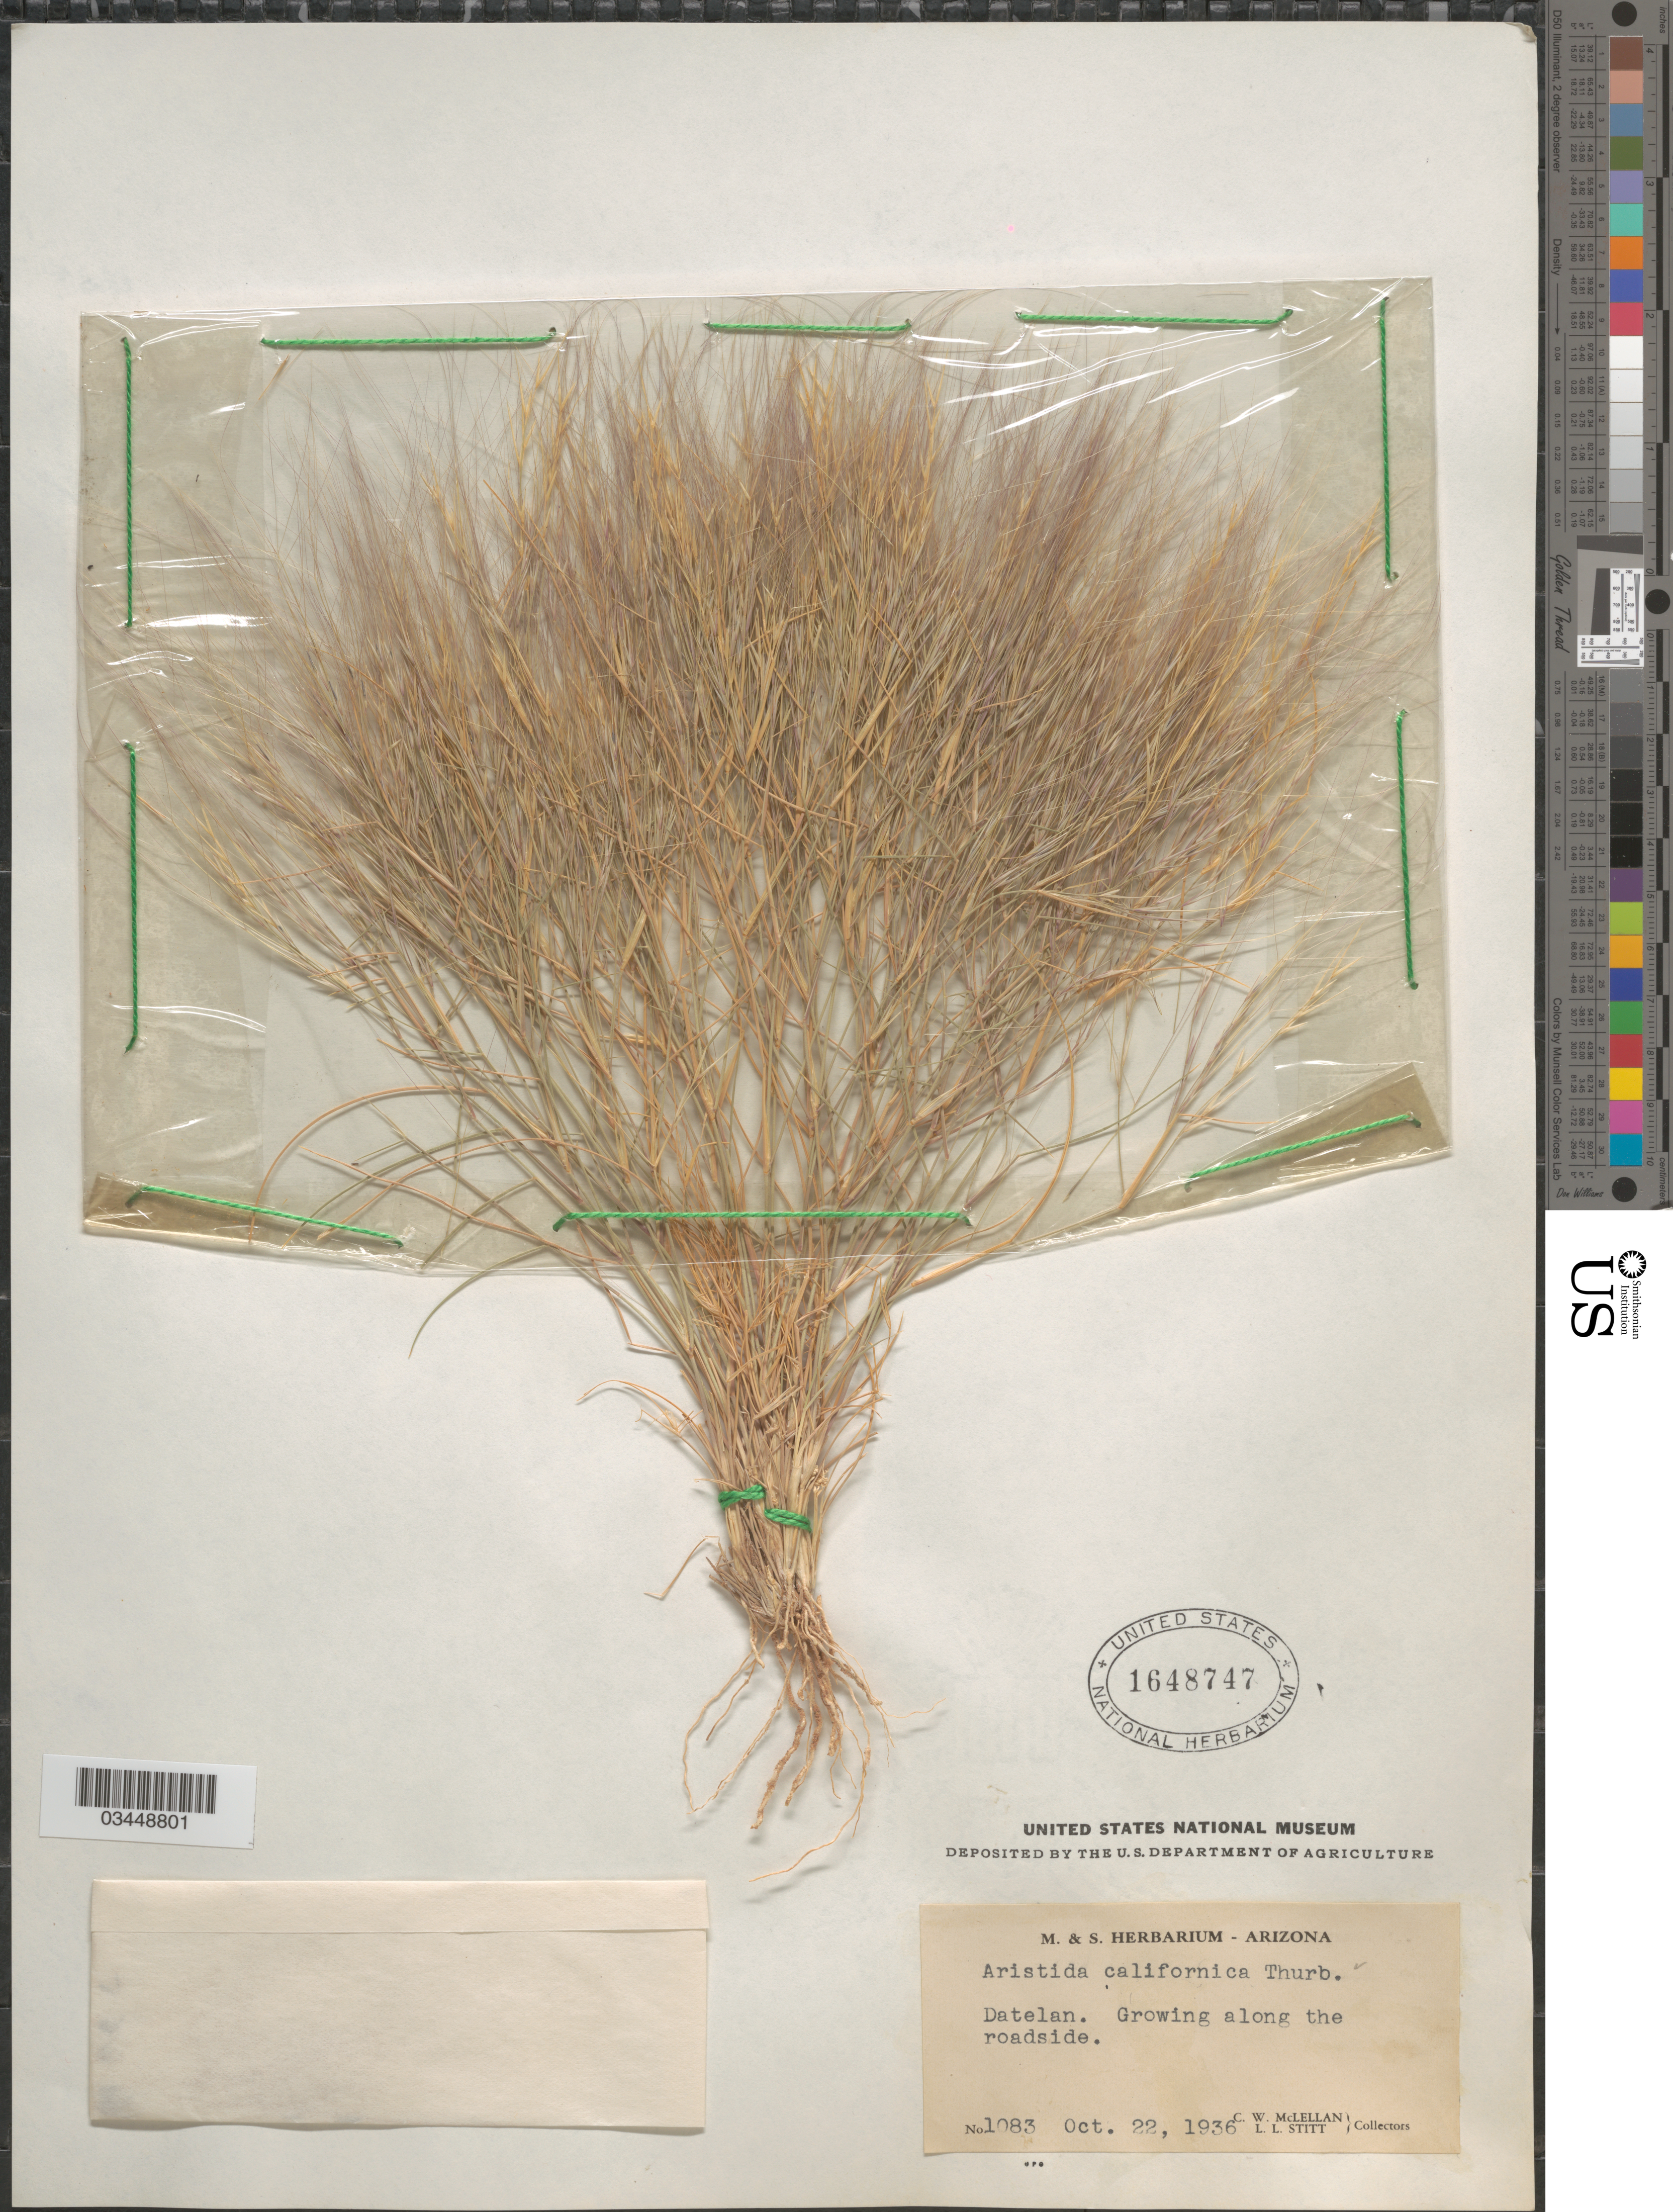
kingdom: Plantae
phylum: Tracheophyta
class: Liliopsida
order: Poales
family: Poaceae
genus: Aristida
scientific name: Aristida californica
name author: Thurb.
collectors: C. McLellan & L. Stitt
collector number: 1083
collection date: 1936-10-22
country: United States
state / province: Arizona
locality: Datelan. Growing along the roadside.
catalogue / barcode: US 1648747